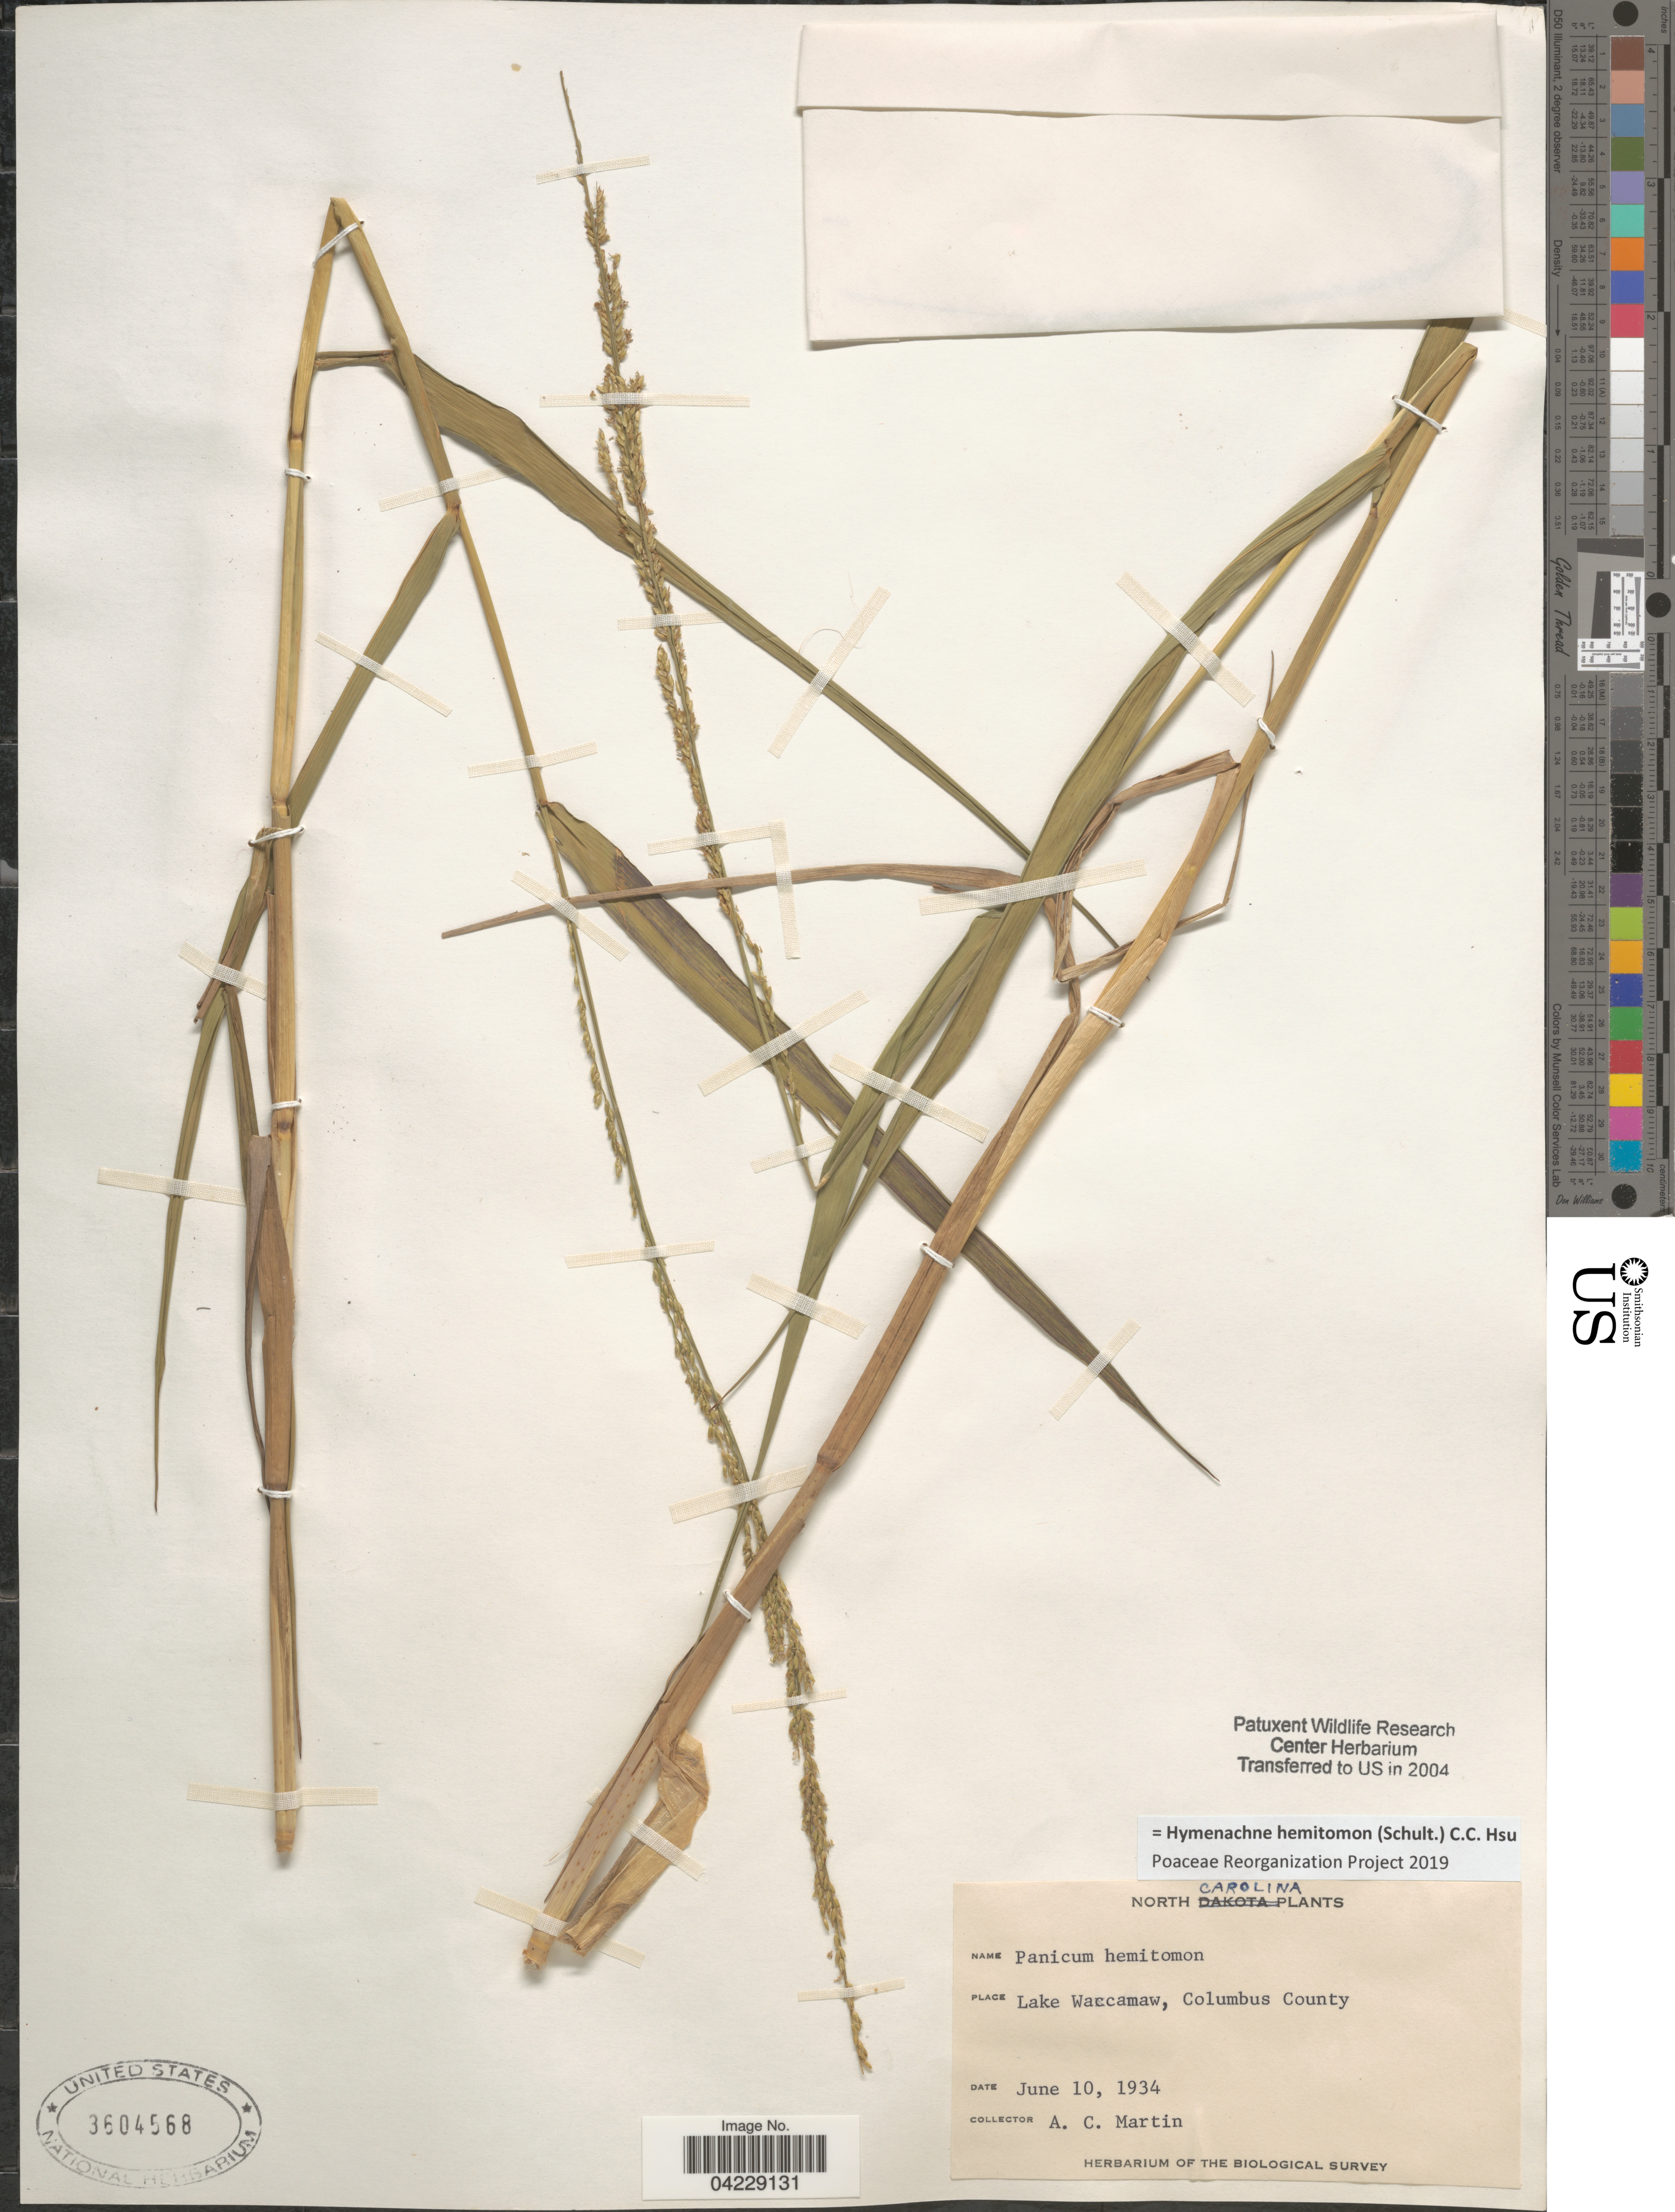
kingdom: Plantae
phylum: Tracheophyta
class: Liliopsida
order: Poales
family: Poaceae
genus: Hymenachne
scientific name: Hymenachne hemitomon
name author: (Schult.) C. C. Hsu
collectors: A. C. Martin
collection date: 1934-06-10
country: United States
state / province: North Carolina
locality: Lake Waccamaw, Columbus County. The Biological Survey.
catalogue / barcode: US 3604568